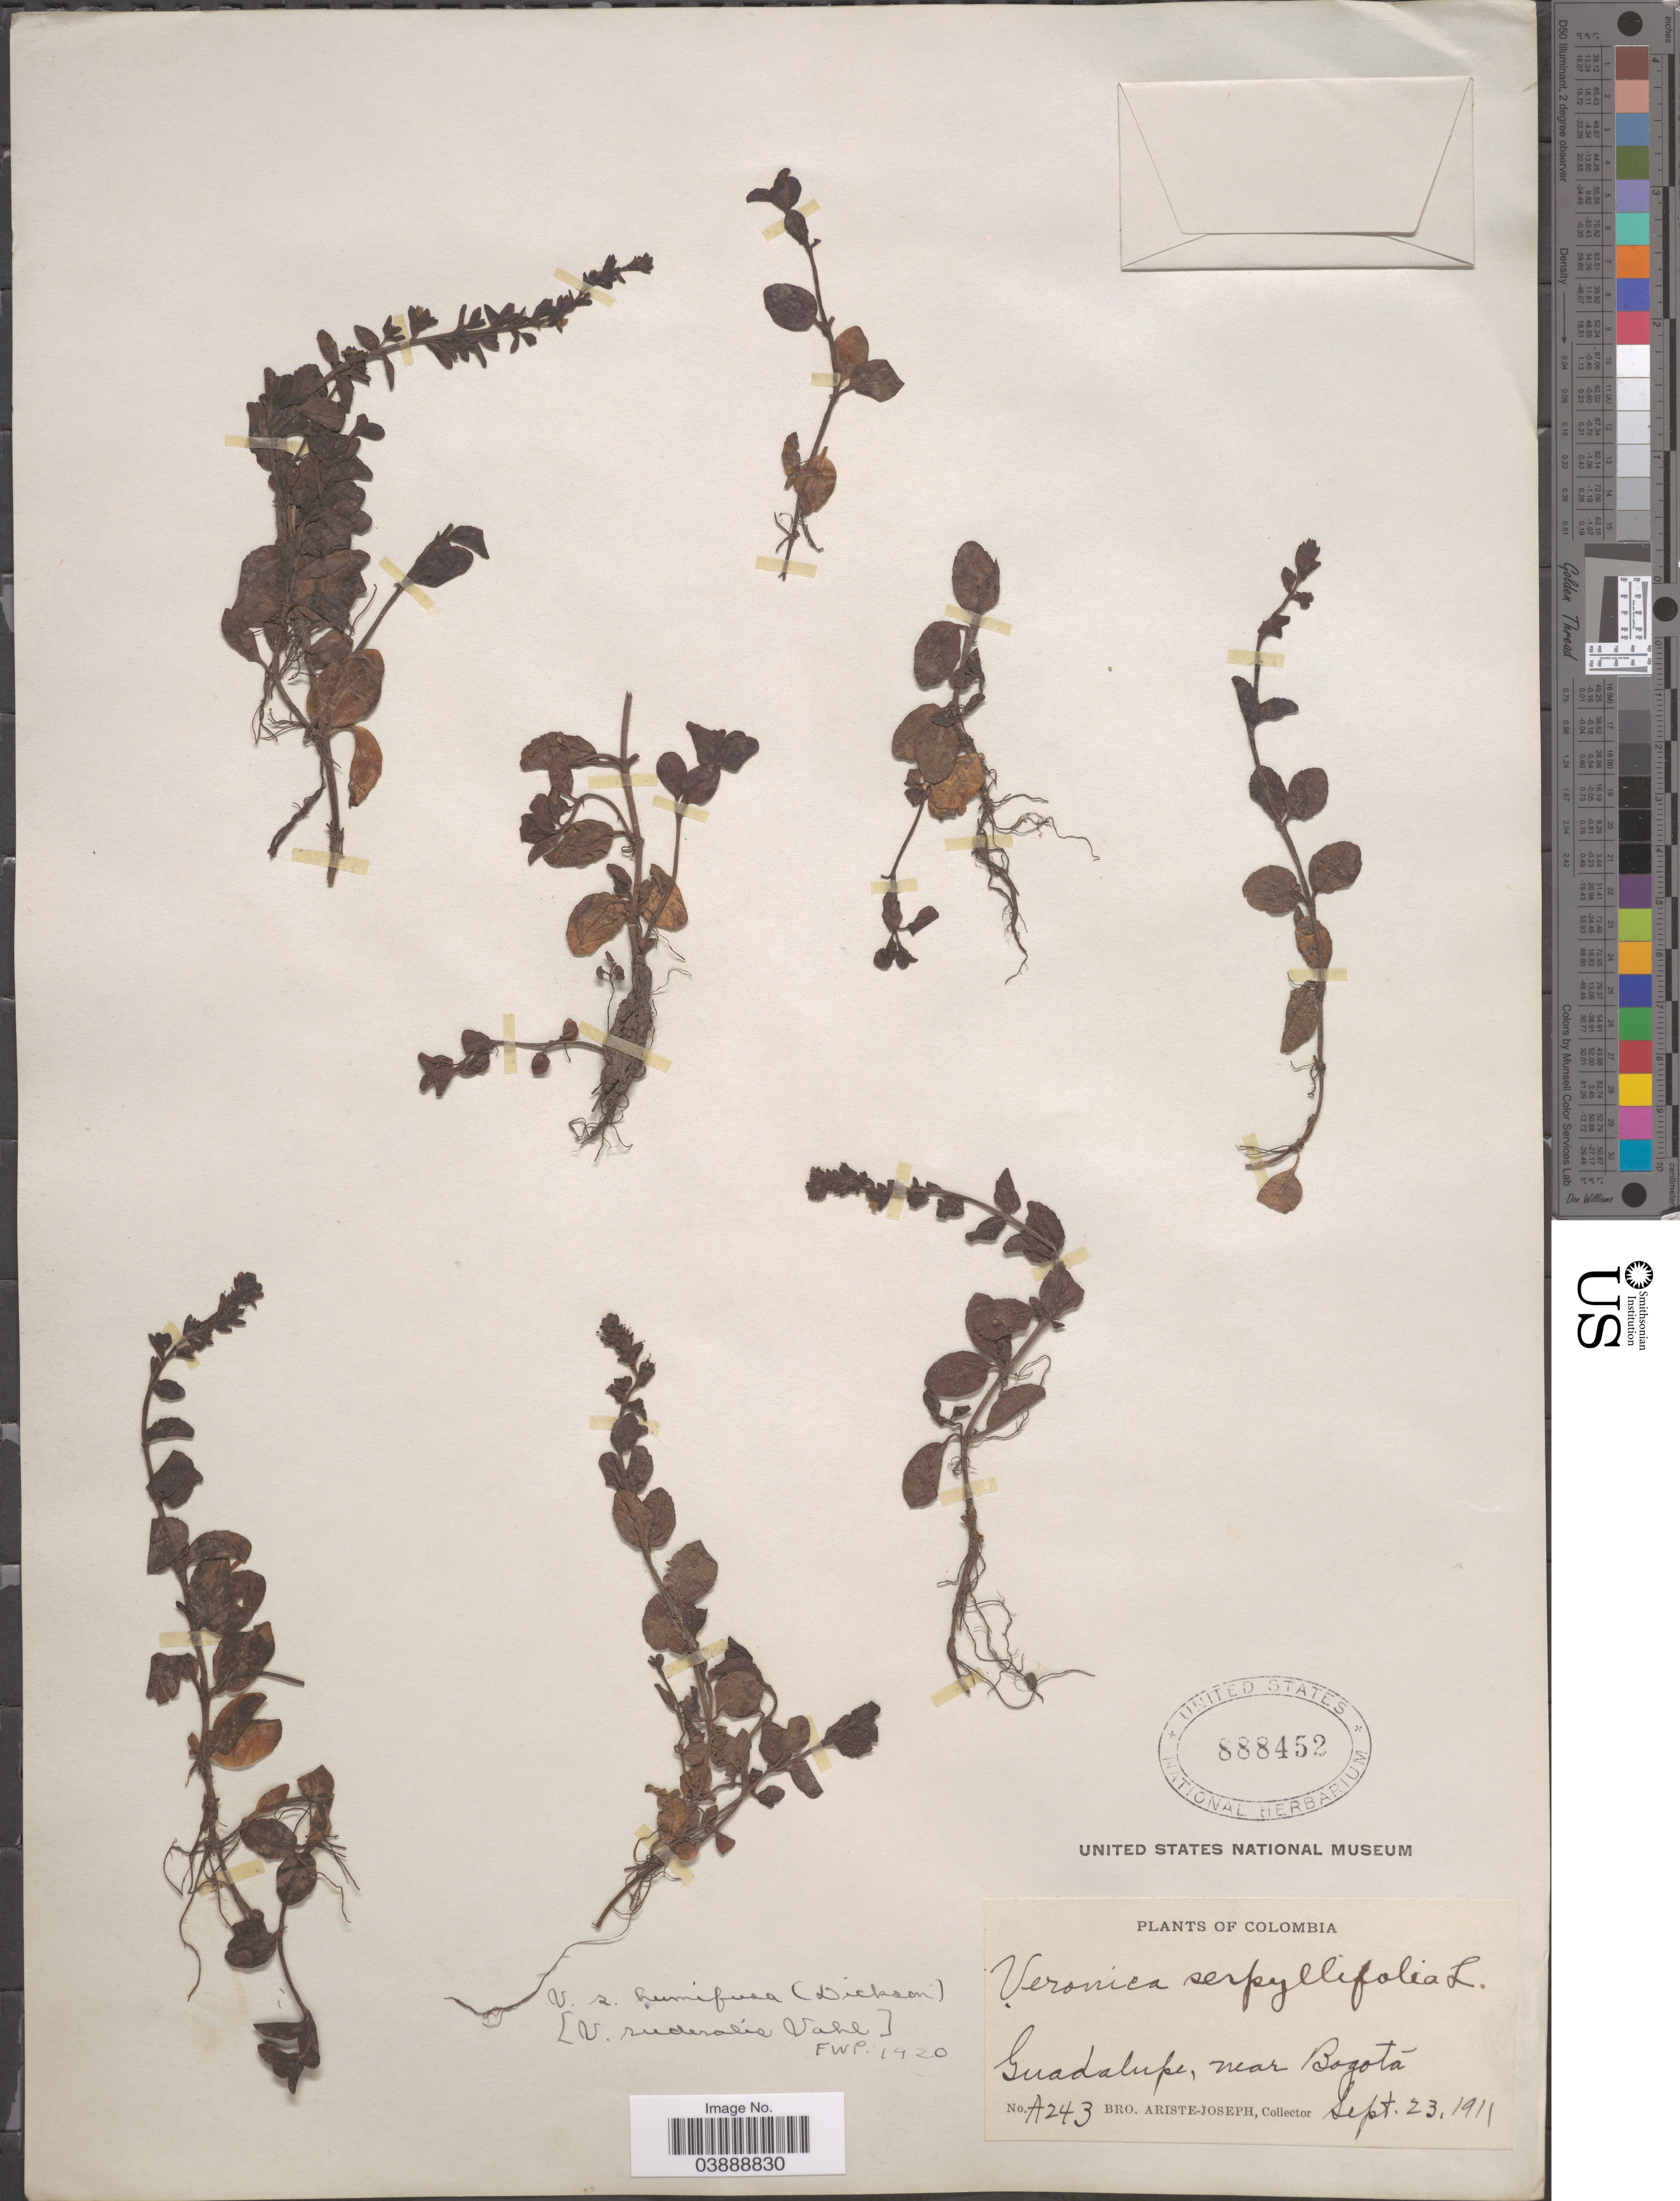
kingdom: Plantae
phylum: Tracheophyta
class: Magnoliopsida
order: Lamiales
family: Plantaginaceae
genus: Veronica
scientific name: Veronica serpyllifolia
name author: L.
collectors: Bro. Ariste-Joseph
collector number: A243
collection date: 1911-09-23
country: Colombia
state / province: Bogota D.C.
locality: Guadalupe, near Bogotá.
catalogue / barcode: US 888452